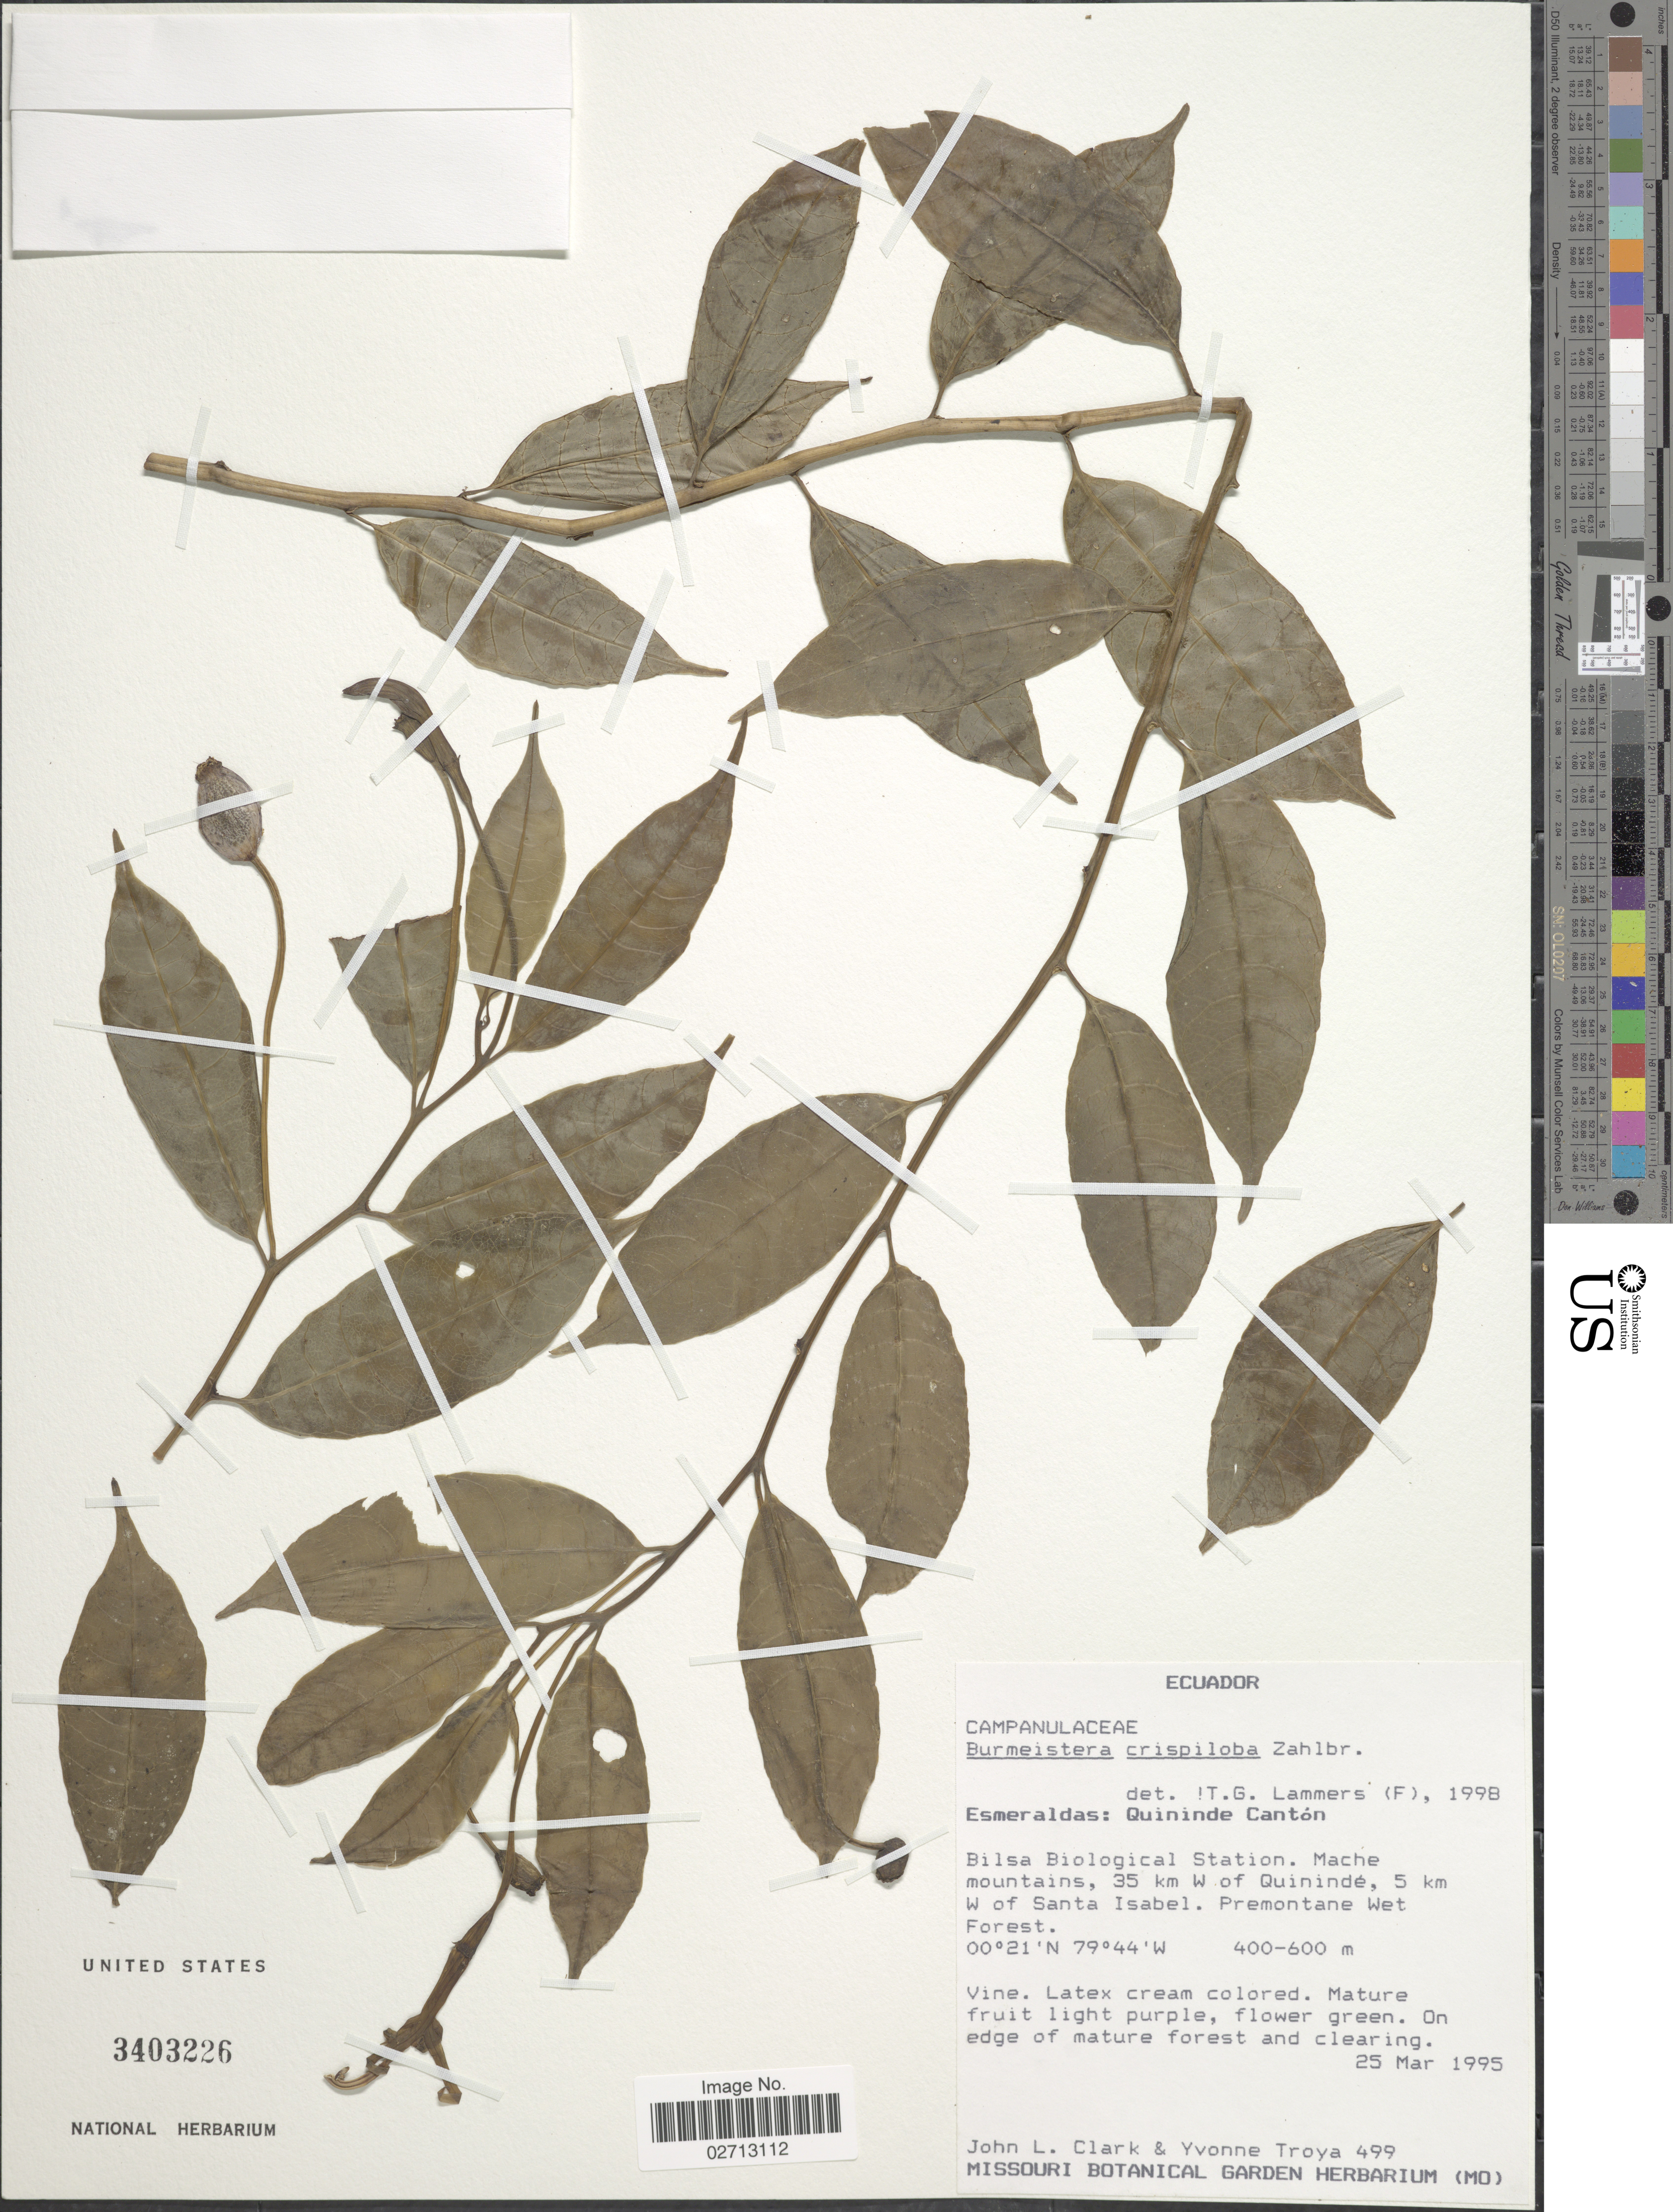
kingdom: Plantae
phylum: Tracheophyta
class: Magnoliopsida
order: Asterales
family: Campanulaceae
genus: Burmeistera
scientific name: Burmeistera crispiloba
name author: Zahlbr.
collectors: J. L. Clark & Y. Troya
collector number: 499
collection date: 1995-03-25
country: Ecuador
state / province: Esmeraldas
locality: Quininde Cantón. Bilsa Biological Station. Mache mountains, 35 km W of Quinindé, 5 km W of Santa Isabel.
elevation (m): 400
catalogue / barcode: US 3403226